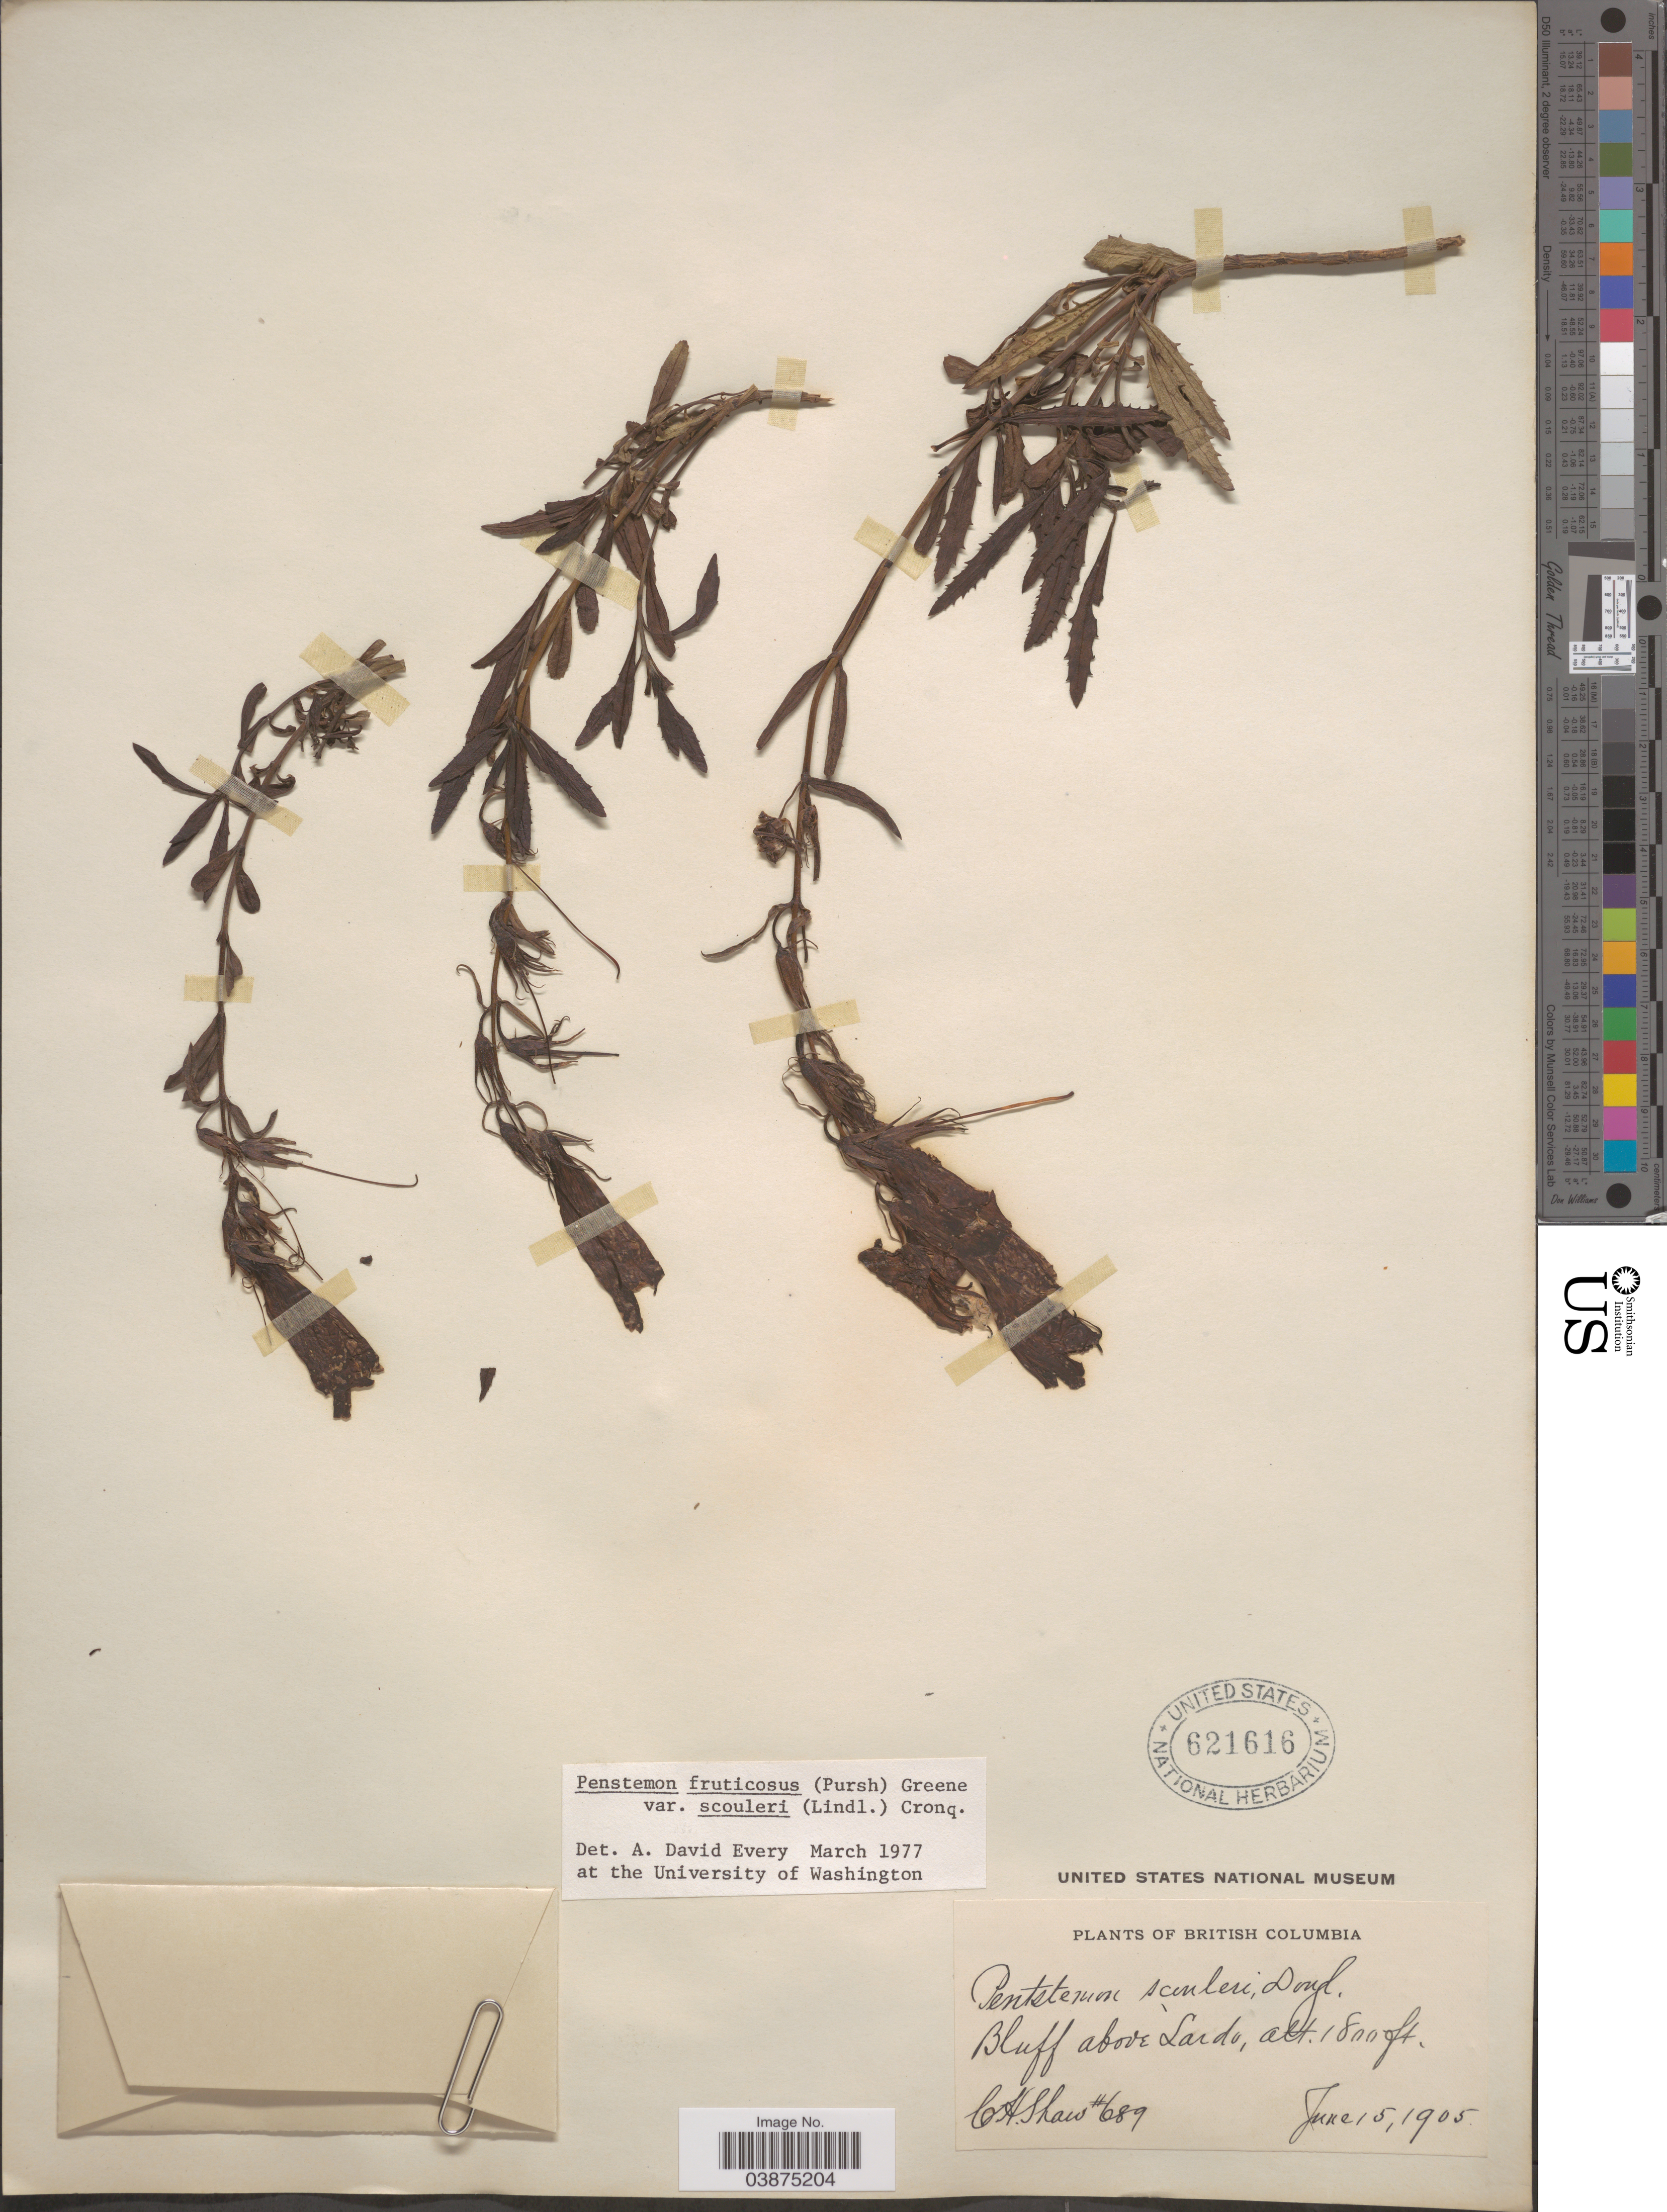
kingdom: Plantae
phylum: Tracheophyta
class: Magnoliopsida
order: Lamiales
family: Plantaginaceae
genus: Penstemon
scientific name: Penstemon fruticosus var. scouleri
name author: (Lindl.) Cronquist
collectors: C. H. Shaw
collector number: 689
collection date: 1905-06-15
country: Canada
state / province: British Columbia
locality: Bluff above Lardo.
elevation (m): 549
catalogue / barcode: US 621616